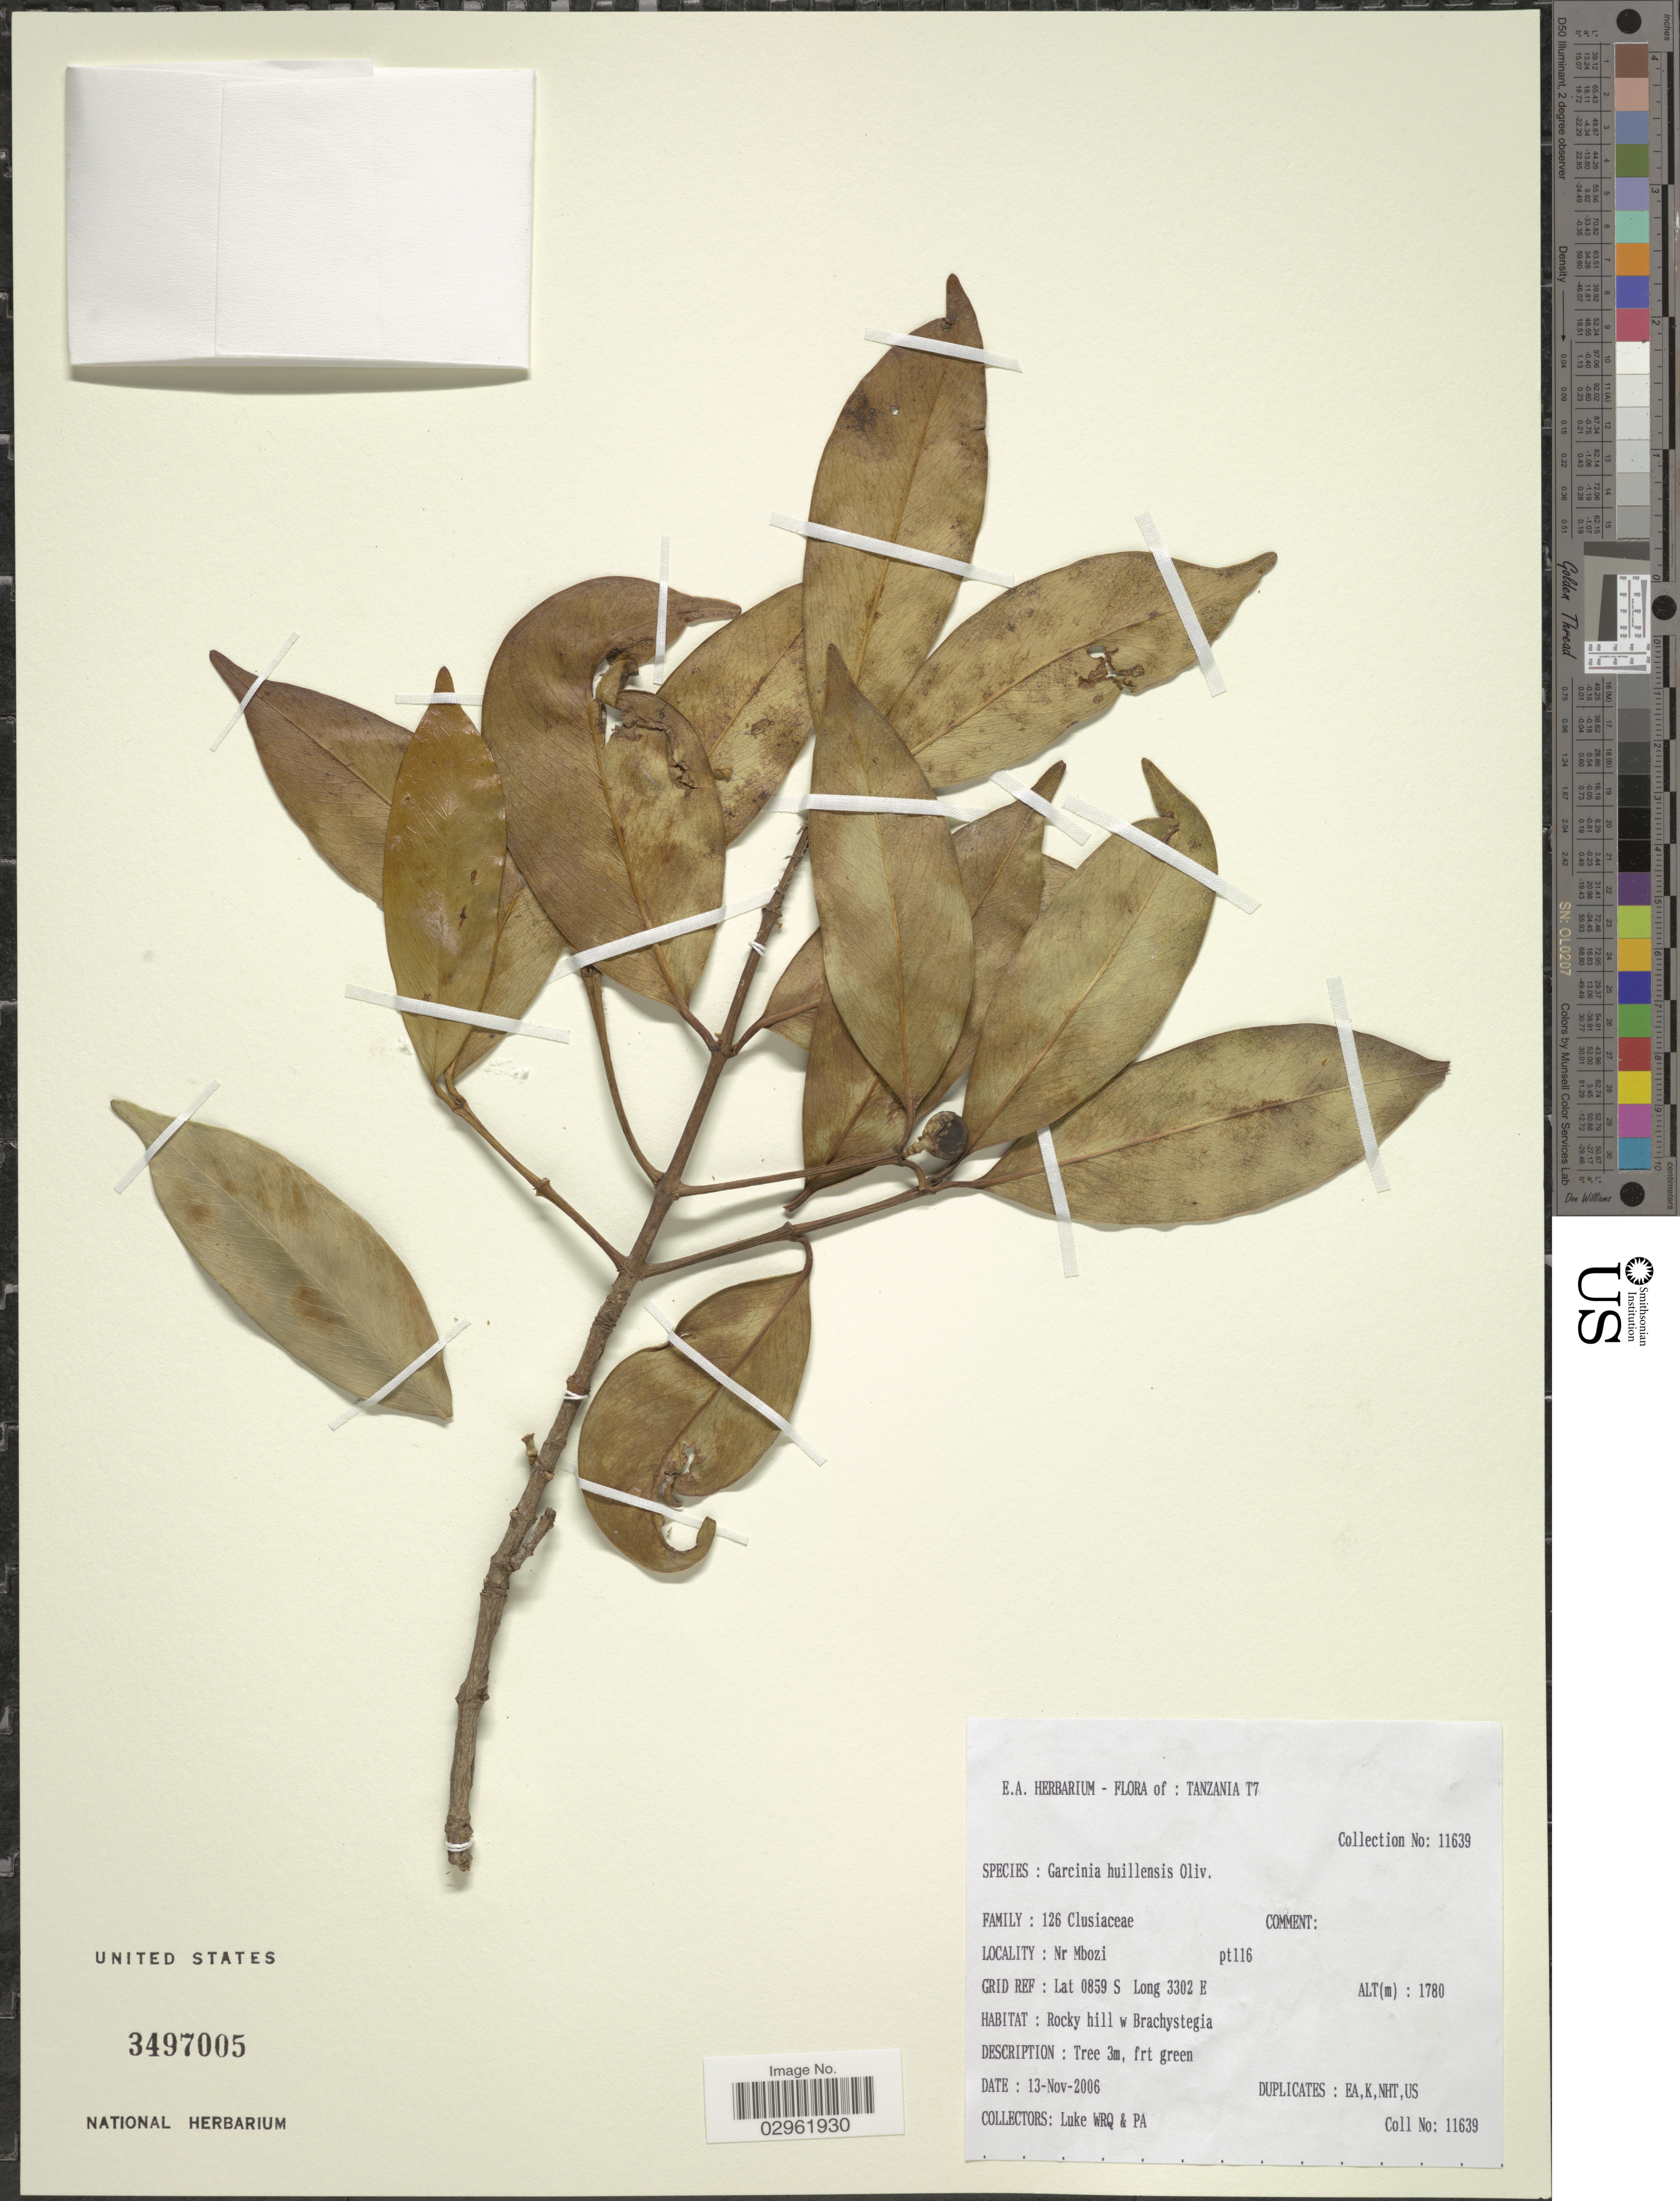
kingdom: Plantae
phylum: Tracheophyta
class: Magnoliopsida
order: Malpighiales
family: Clusiaceae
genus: Garcinia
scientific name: Garcinia huillensis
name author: Welw. ex Oliv.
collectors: Q. Luke & P. Luke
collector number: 11639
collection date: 2006-11-13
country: Tanzania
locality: Tanzania T7, Nr Mbozi.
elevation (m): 1780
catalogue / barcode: US 3497005